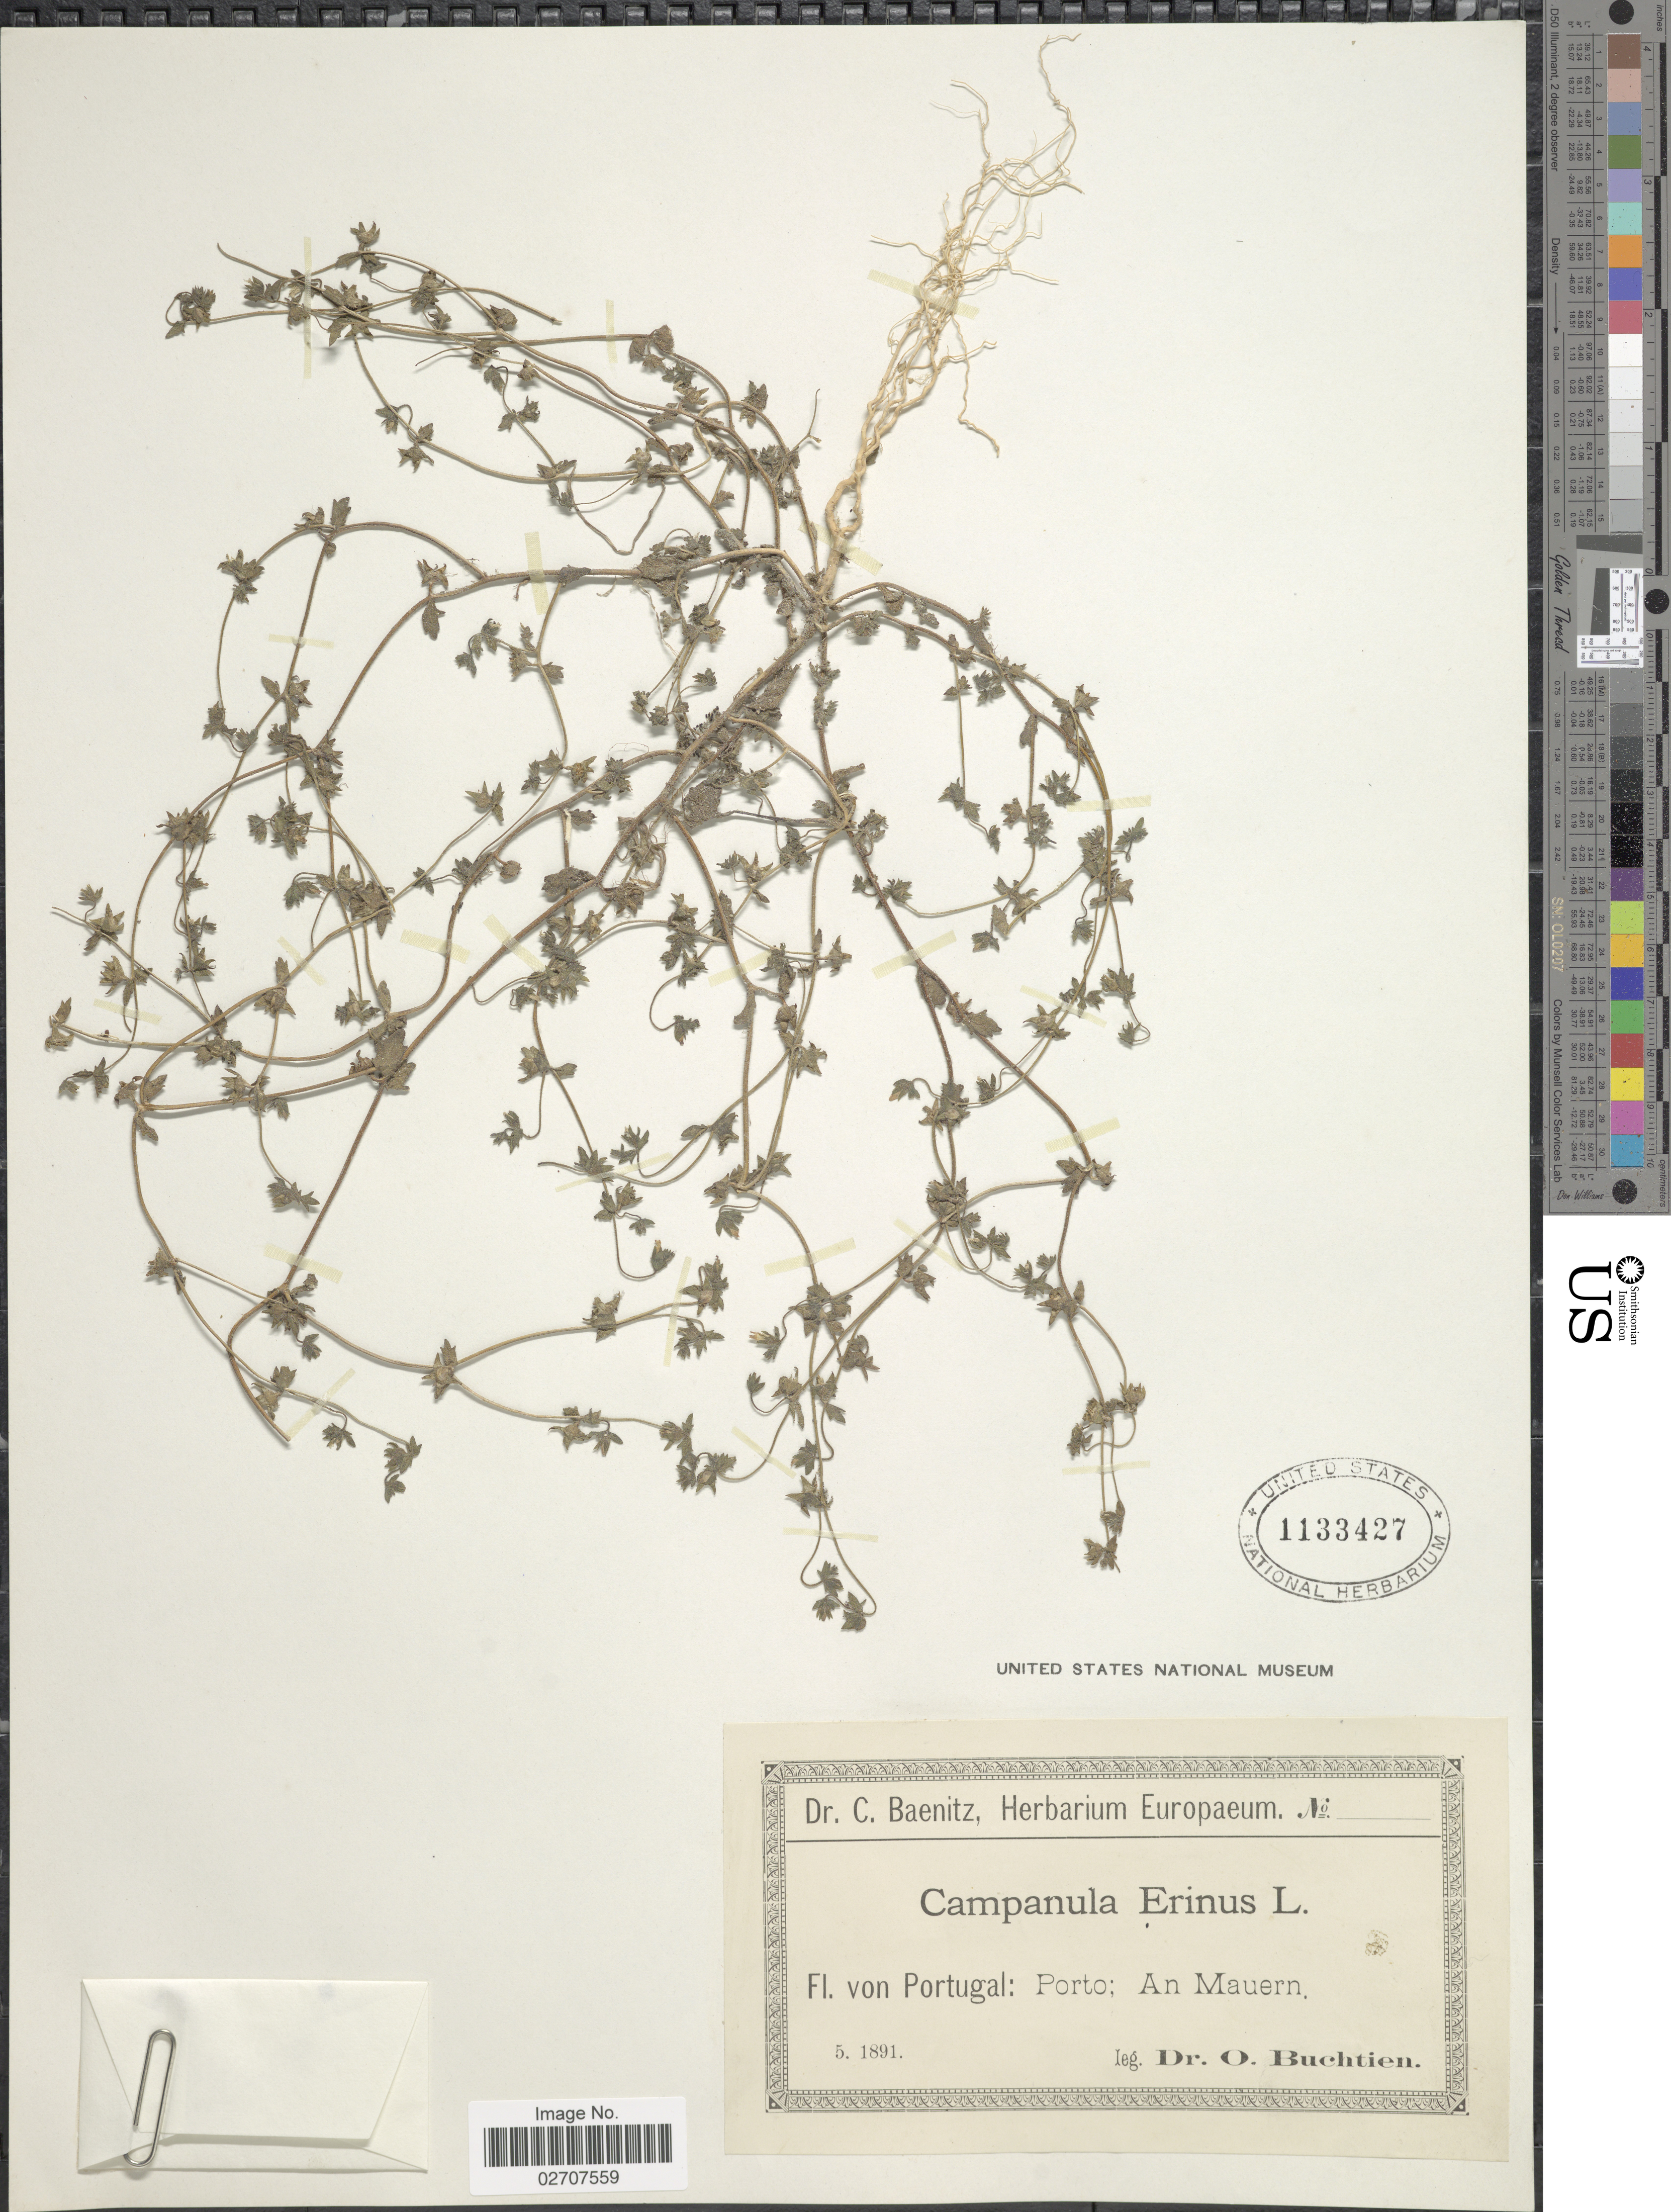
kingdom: Plantae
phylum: Tracheophyta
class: Magnoliopsida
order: Asterales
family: Campanulaceae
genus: Campanula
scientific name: Campanula erinus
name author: L.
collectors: O. Buchtien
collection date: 1891-05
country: Portugal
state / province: Porto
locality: An Mauern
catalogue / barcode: US 1133427